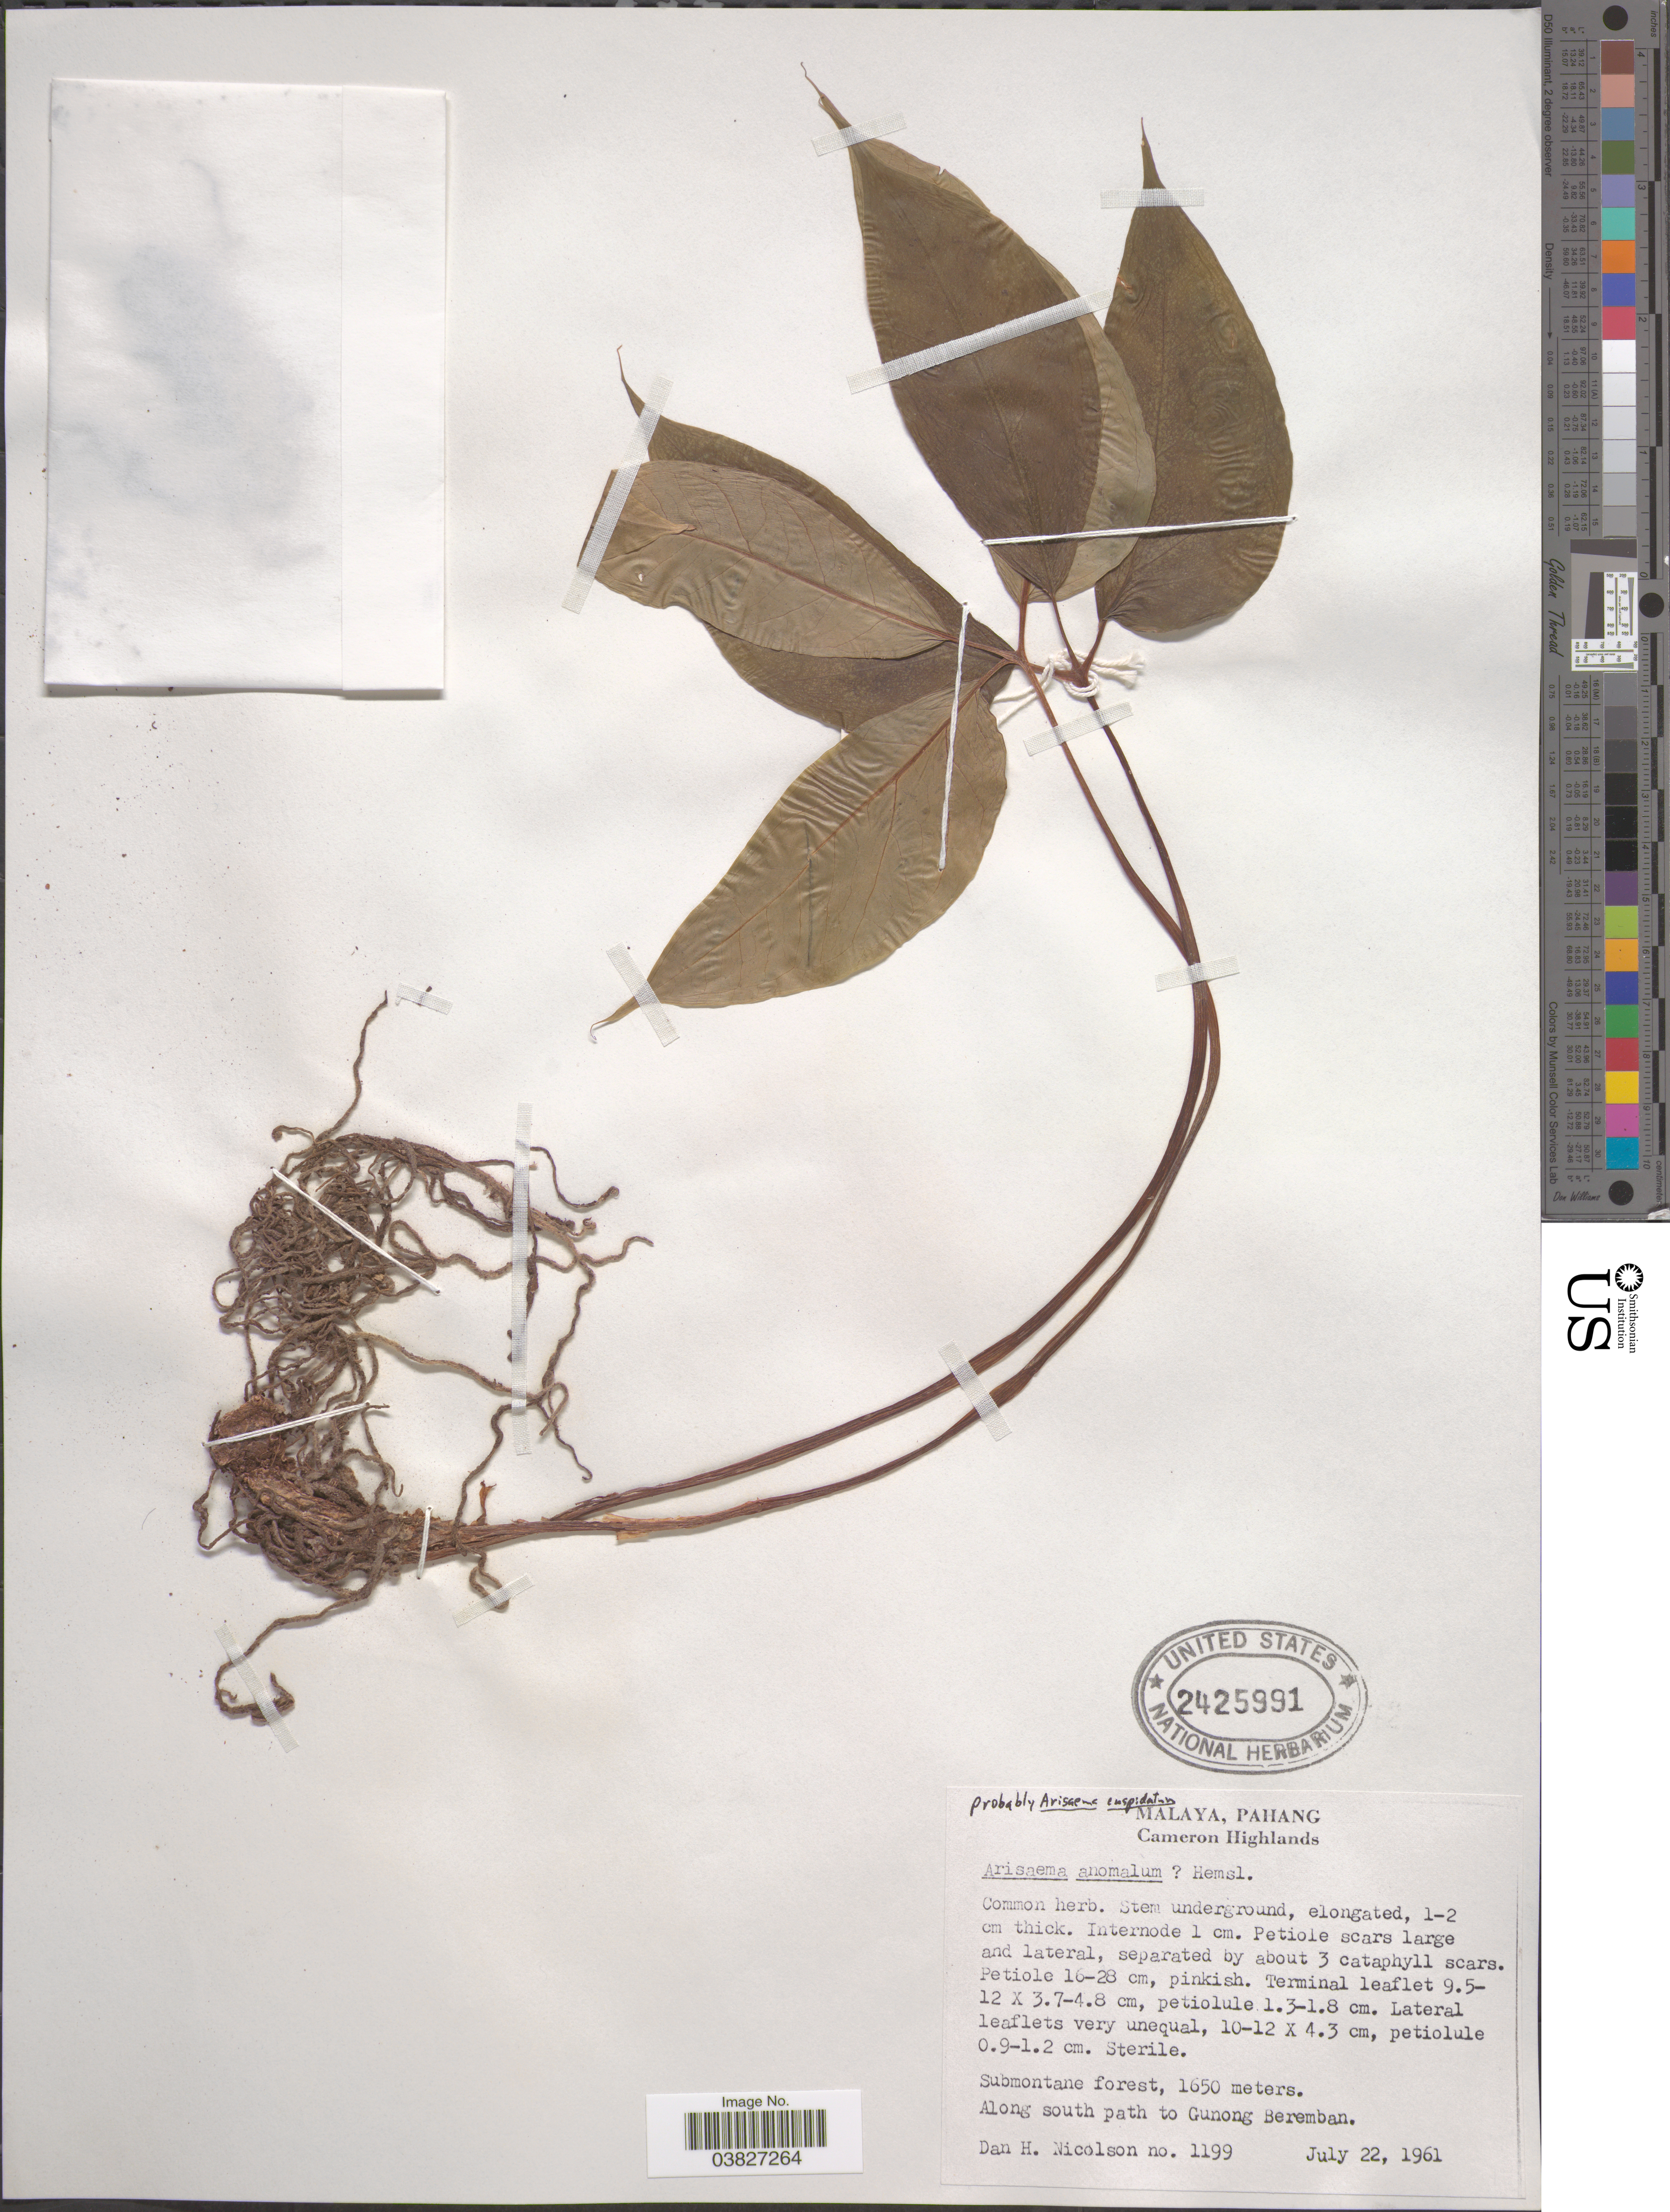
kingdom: Plantae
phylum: Tracheophyta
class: Liliopsida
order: Alismatales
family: Araceae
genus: Arisaema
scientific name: Arisaema cuspidatum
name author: Engl.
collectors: D. H. Nicolson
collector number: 1199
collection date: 1961-07-22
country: Malaysia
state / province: Pahang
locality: Malaya. Cameron Highlands. Along south path to Gunong Beremban.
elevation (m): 1650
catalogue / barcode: US 2425991